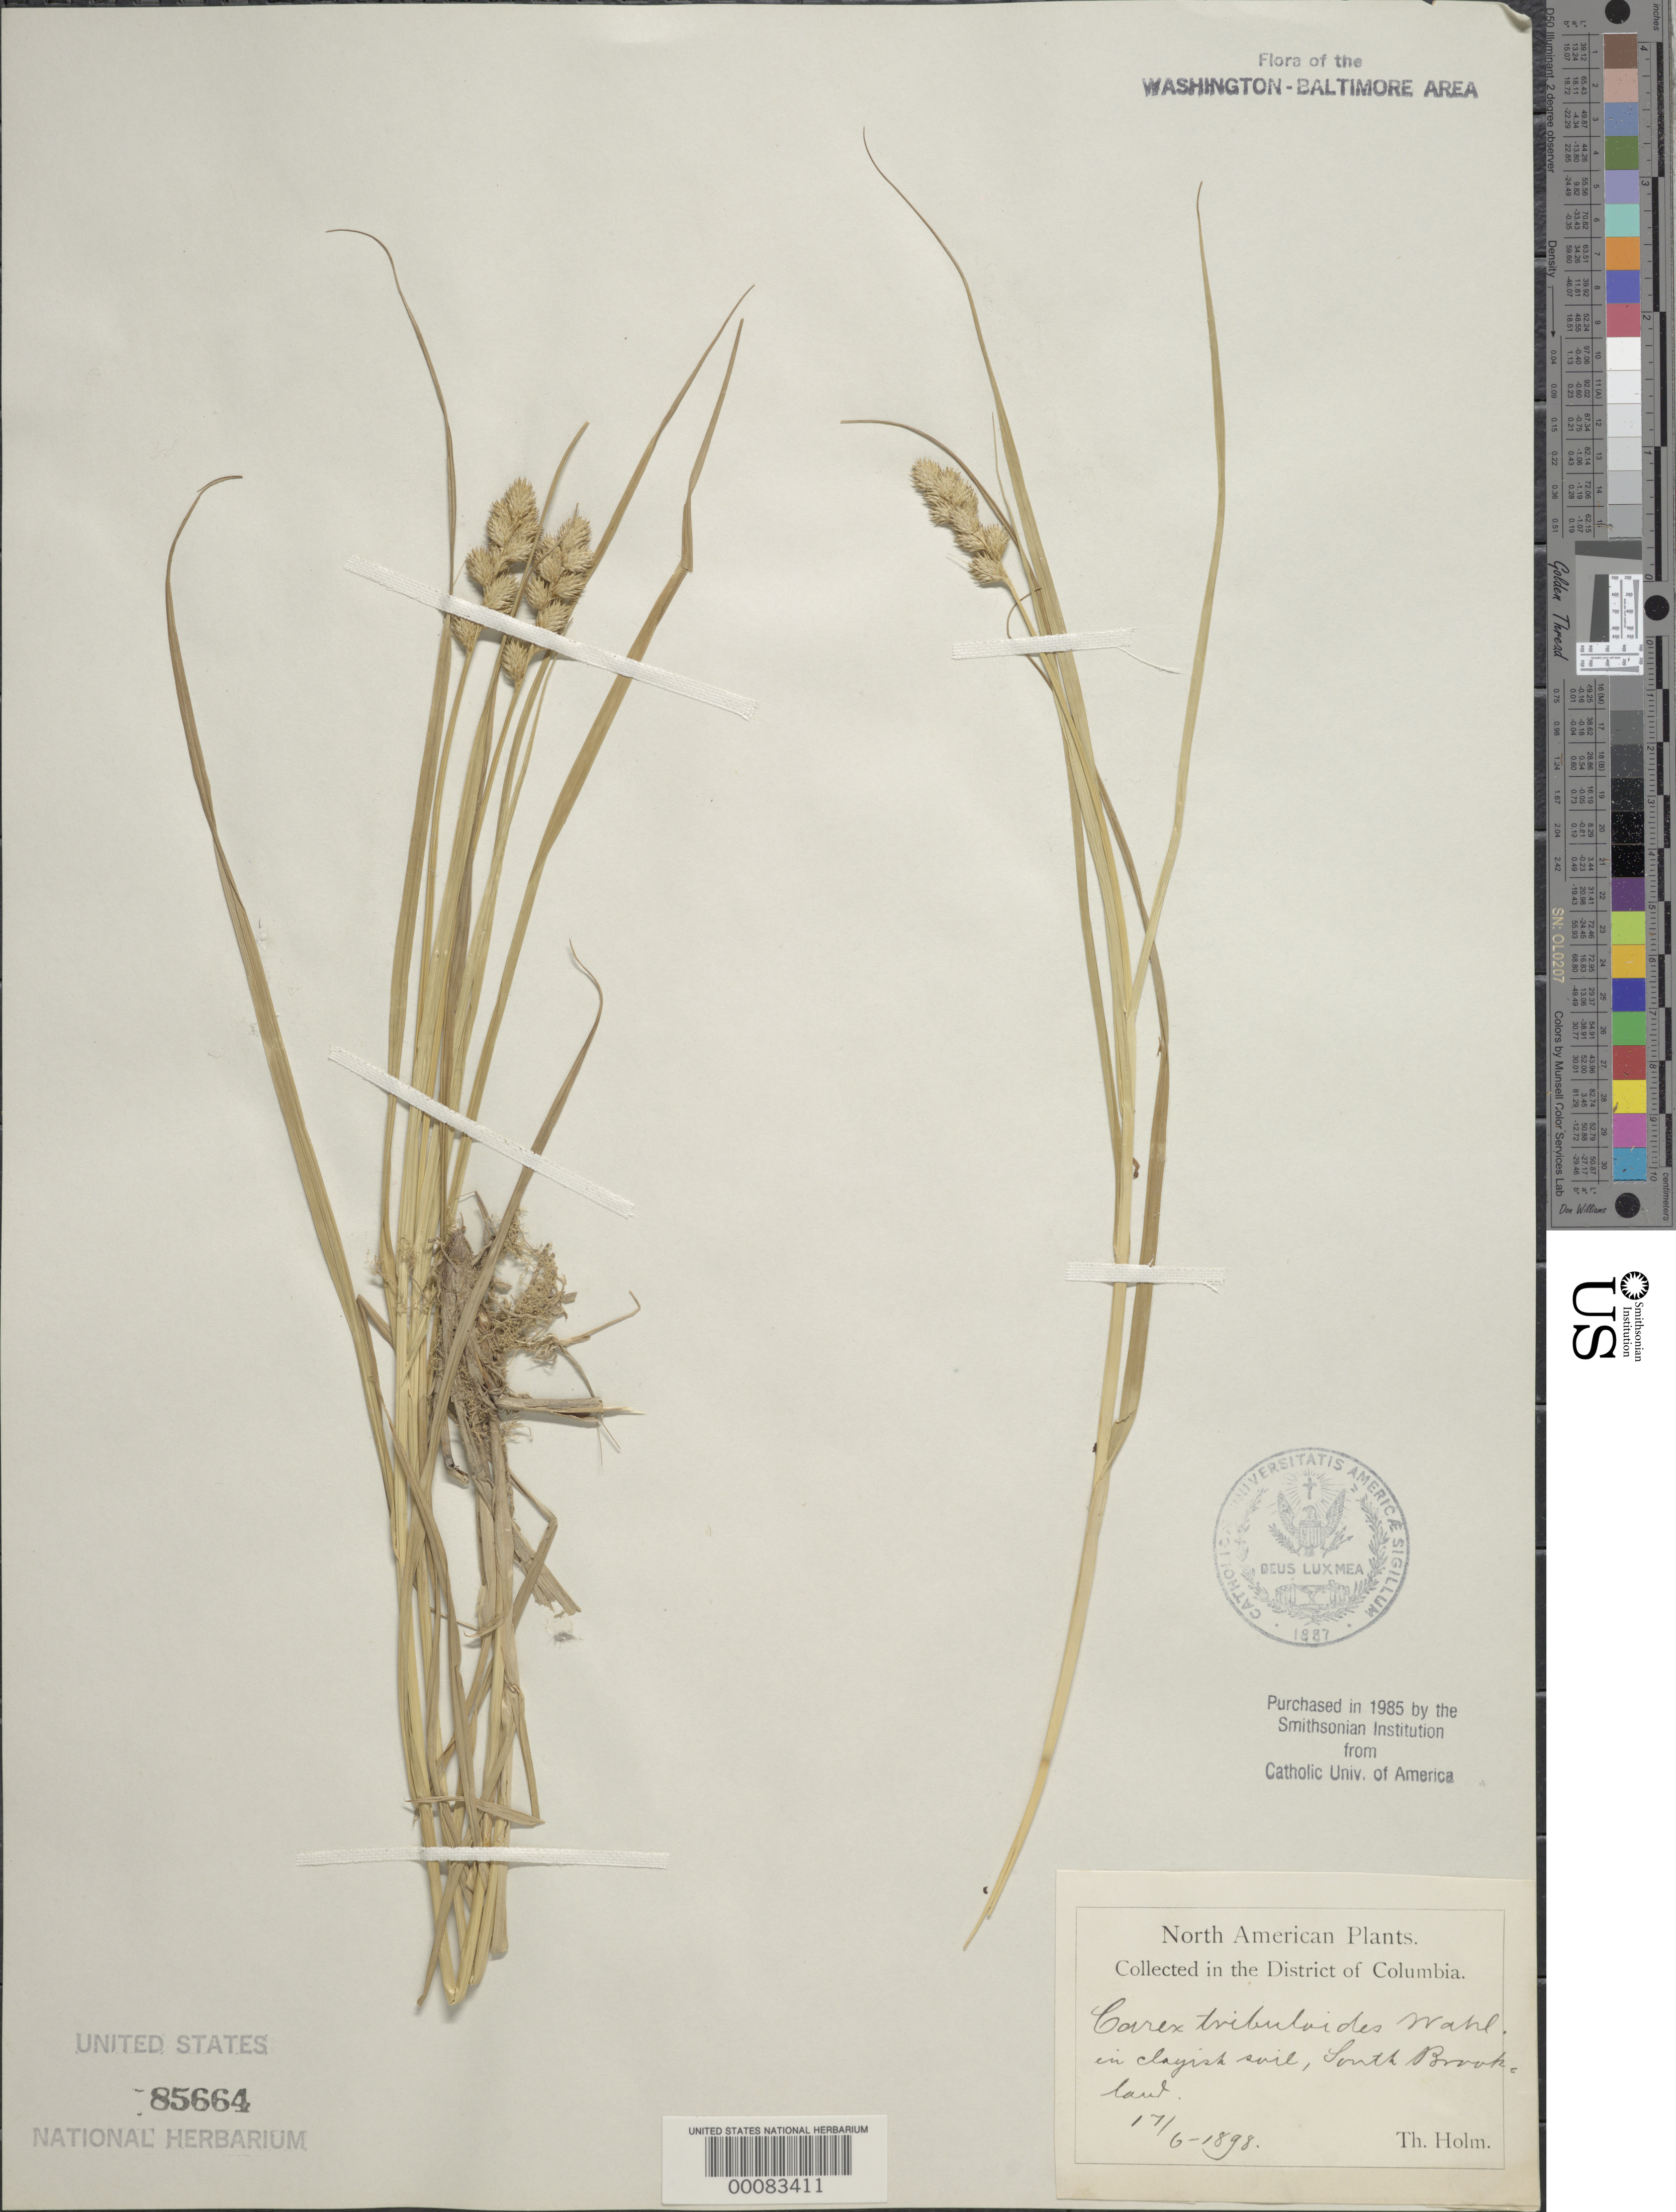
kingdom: Plantae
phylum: Tracheophyta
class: Liliopsida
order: Poales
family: Cyperaceae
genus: Carex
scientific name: Carex tribuloides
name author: Wahlenb.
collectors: T. Holm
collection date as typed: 17 Jun 1989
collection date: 1899-06-17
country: United States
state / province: District of Columbia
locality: South Brookland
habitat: Clayish soil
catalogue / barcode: US 85664